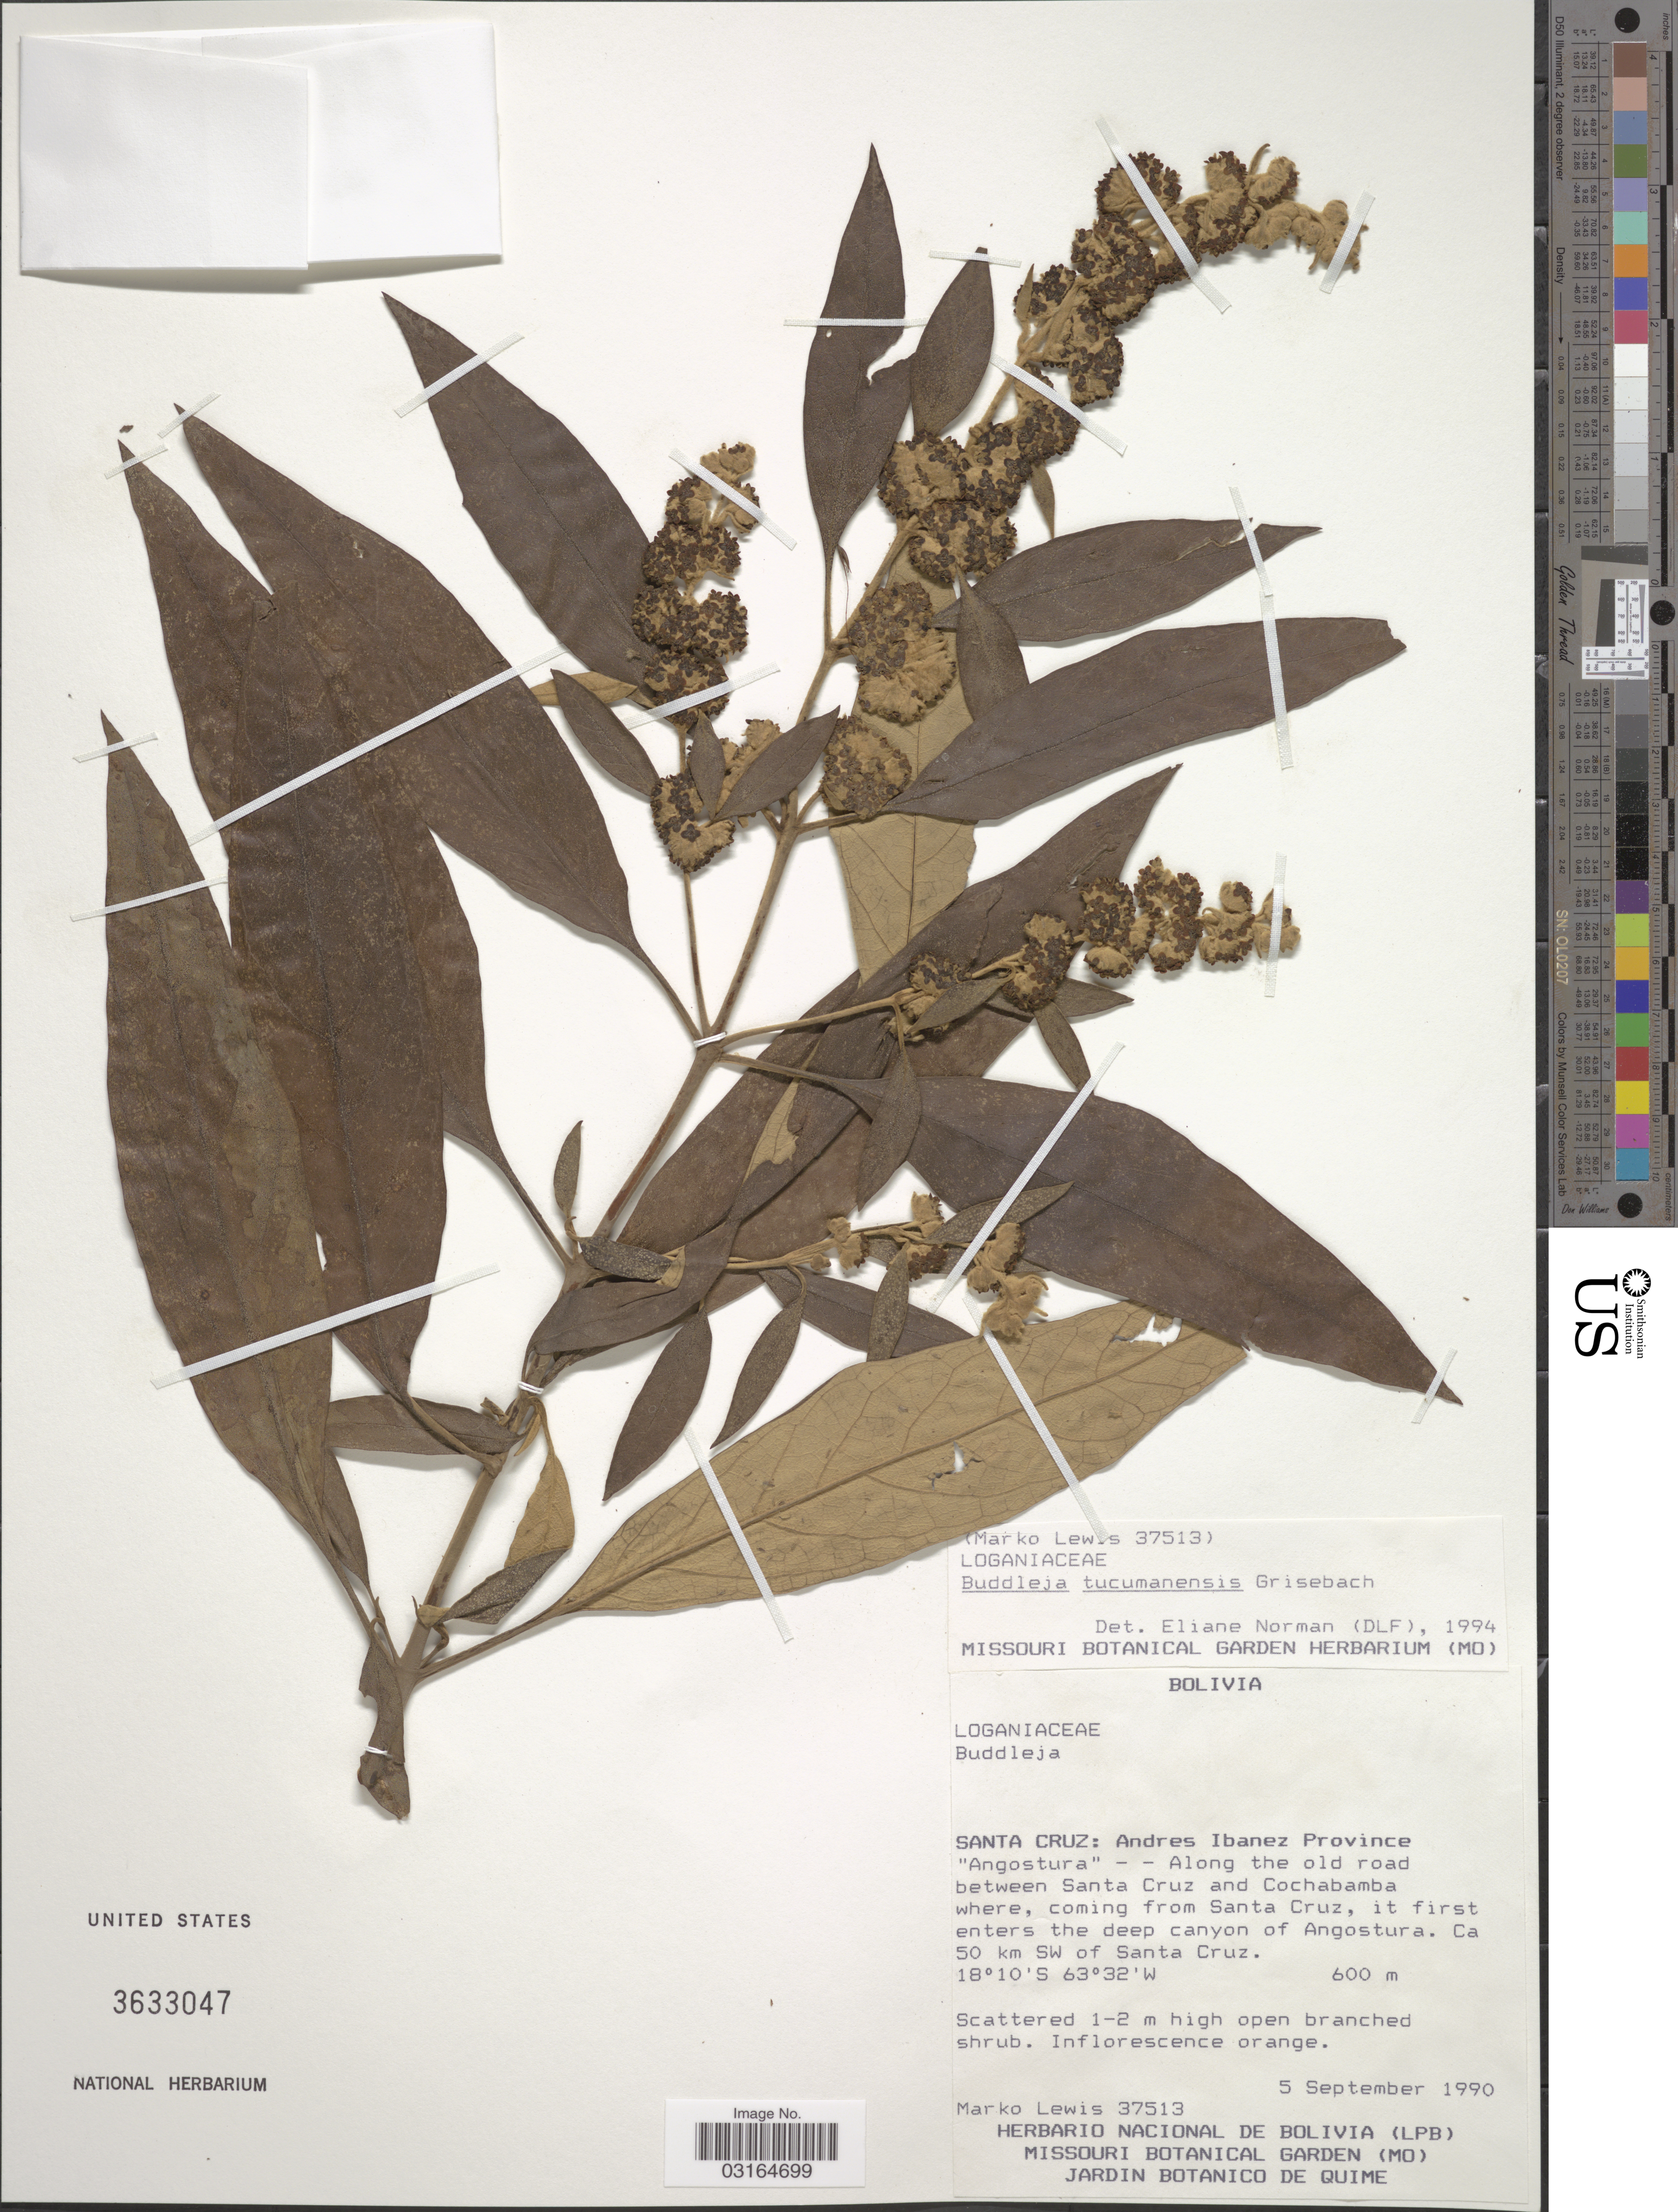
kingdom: Plantae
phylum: Tracheophyta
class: Magnoliopsida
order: Lamiales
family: Scrophulariaceae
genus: Buddleja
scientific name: Buddleja tucumanensis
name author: Griseb.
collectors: M. A. Lewis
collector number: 37513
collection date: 1990-09-05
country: Bolivia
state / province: Santa Cruz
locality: Andes Ibanez Province. "Angostura"- - Along the old road between Santa Cruz and Cochabamba where, coming from Santa Cruz, it first enters the deep canyon of Angostura. Ca 50 km SW of Santa Cruz.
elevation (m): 600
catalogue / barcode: US 3633047